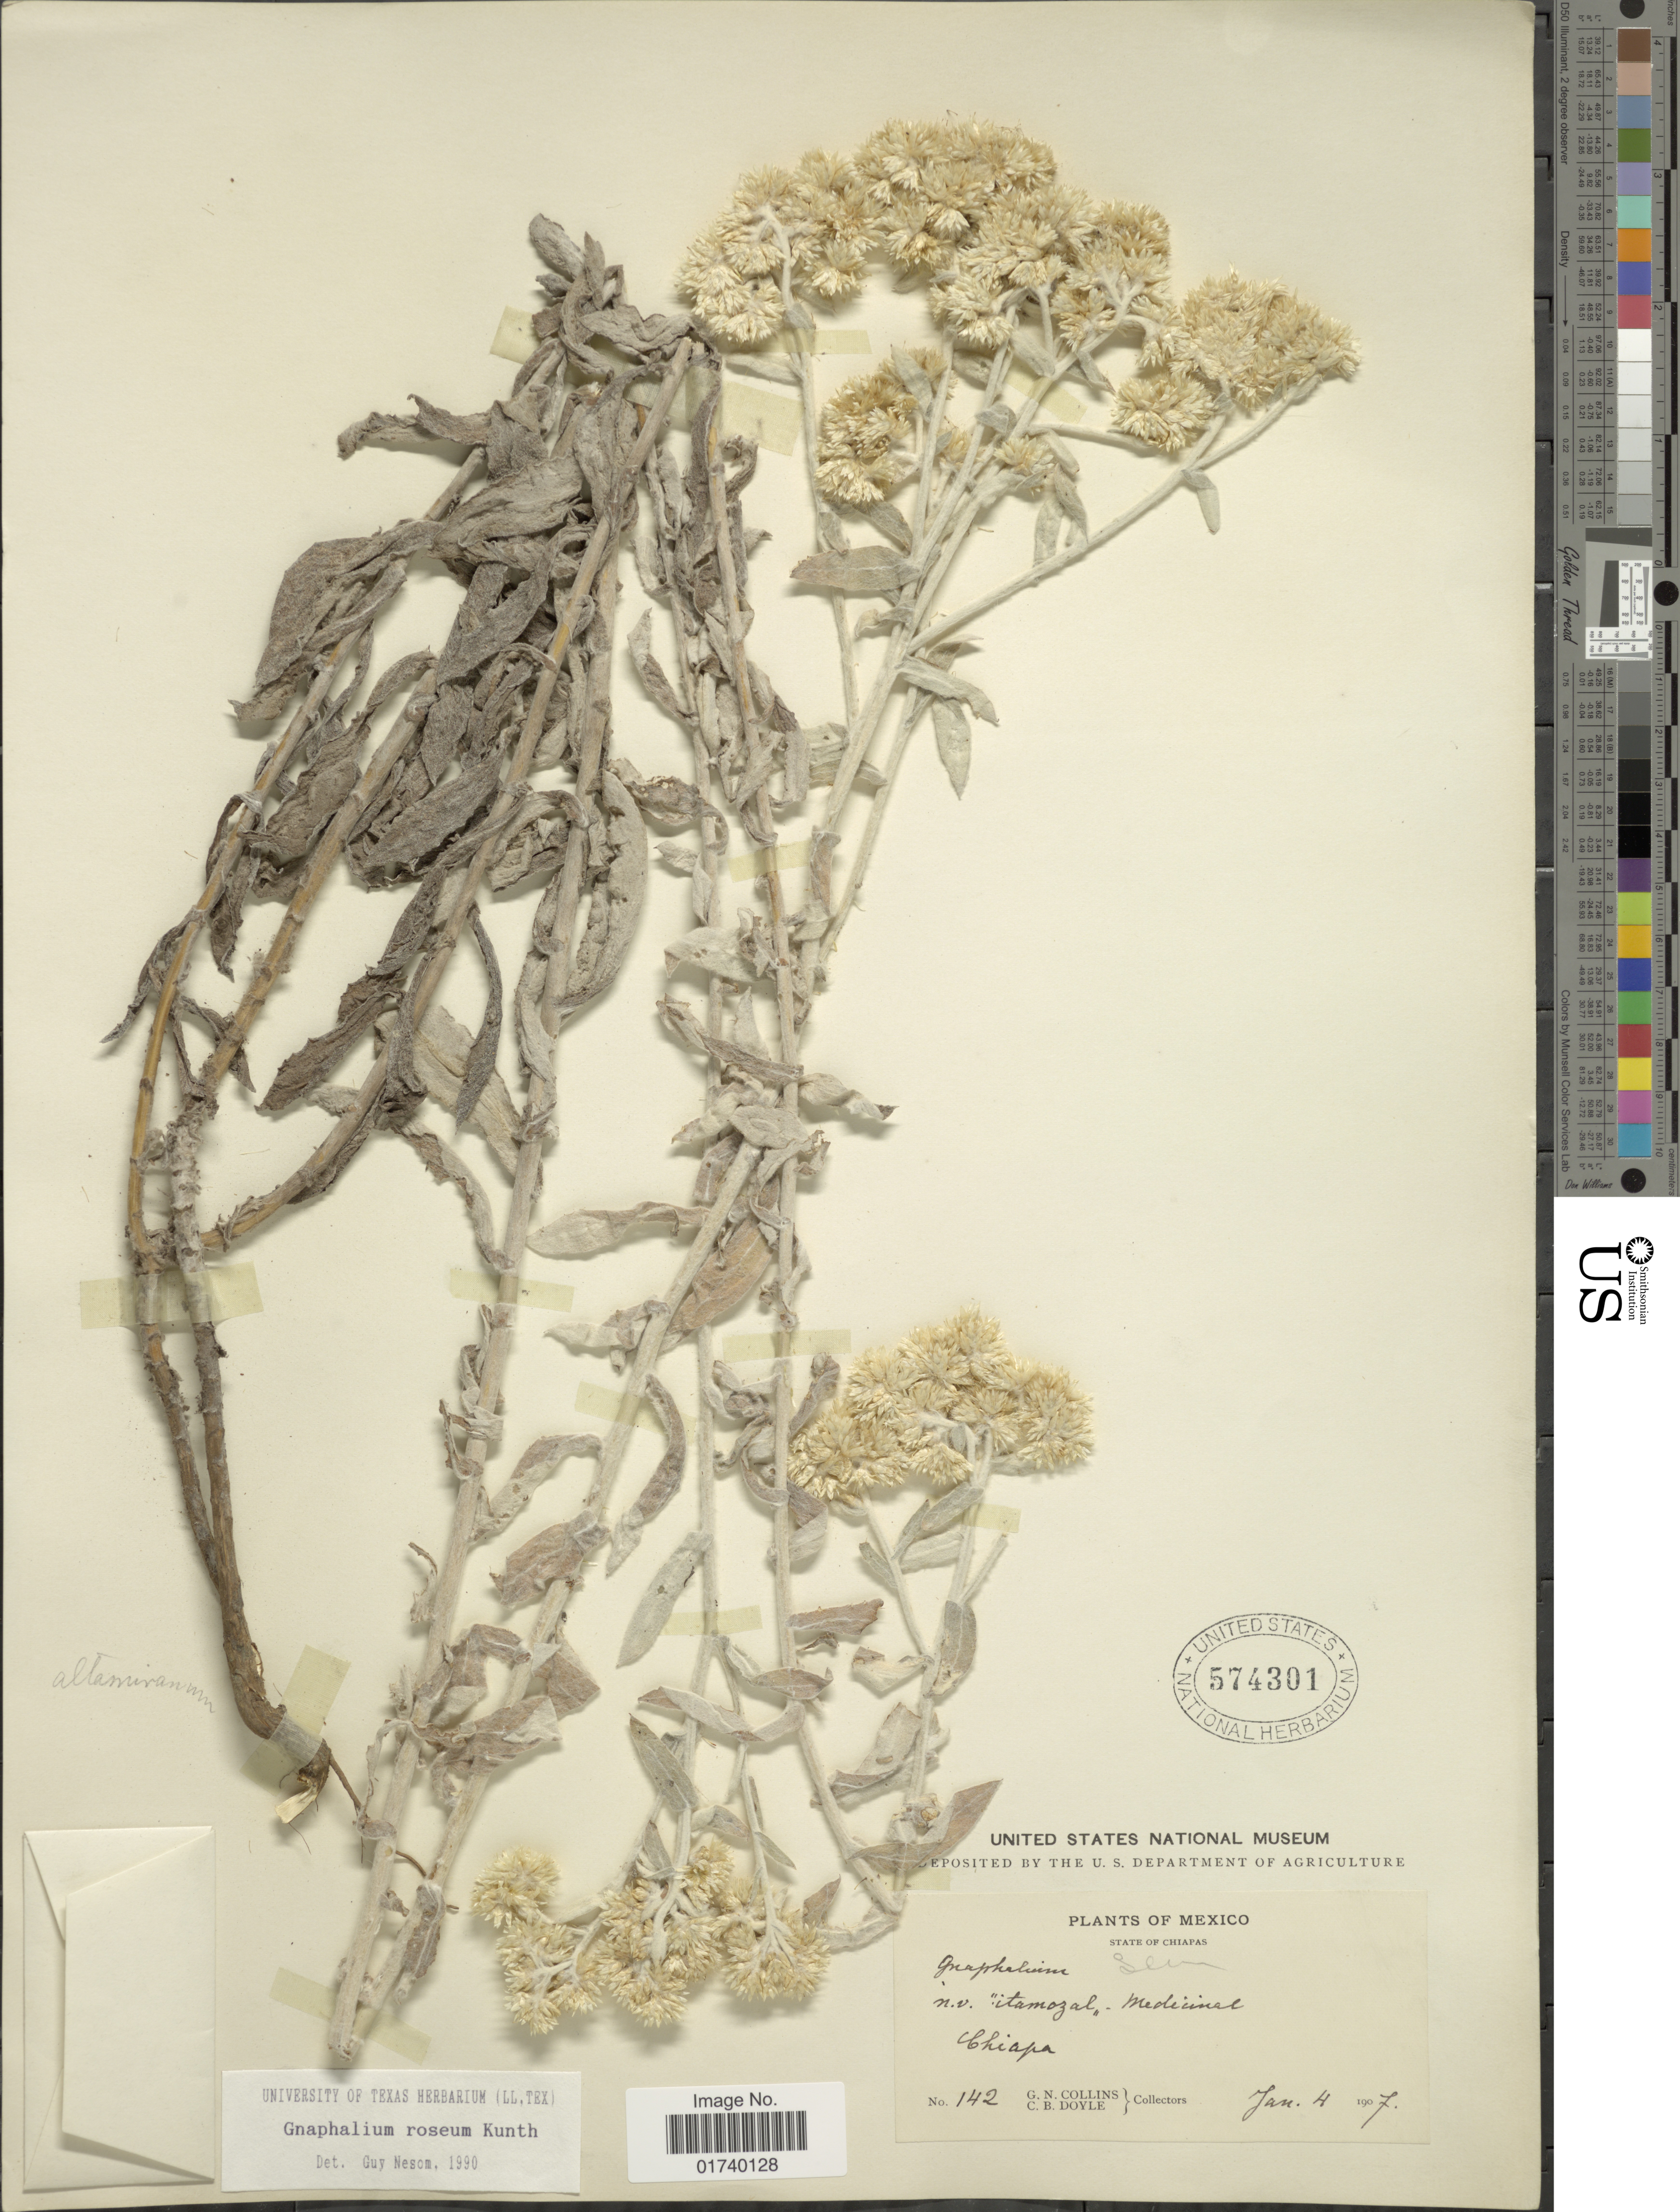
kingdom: Plantae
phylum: Tracheophyta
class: Magnoliopsida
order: Asterales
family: Asteraceae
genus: Pseudognaphalium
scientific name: Pseudognaphalium roseum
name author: (Kunth) Anderb.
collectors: G. Collins & C. Doyle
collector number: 142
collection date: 1907-01-04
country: Mexico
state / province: Chiapas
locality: Chiapa.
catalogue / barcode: US 574301